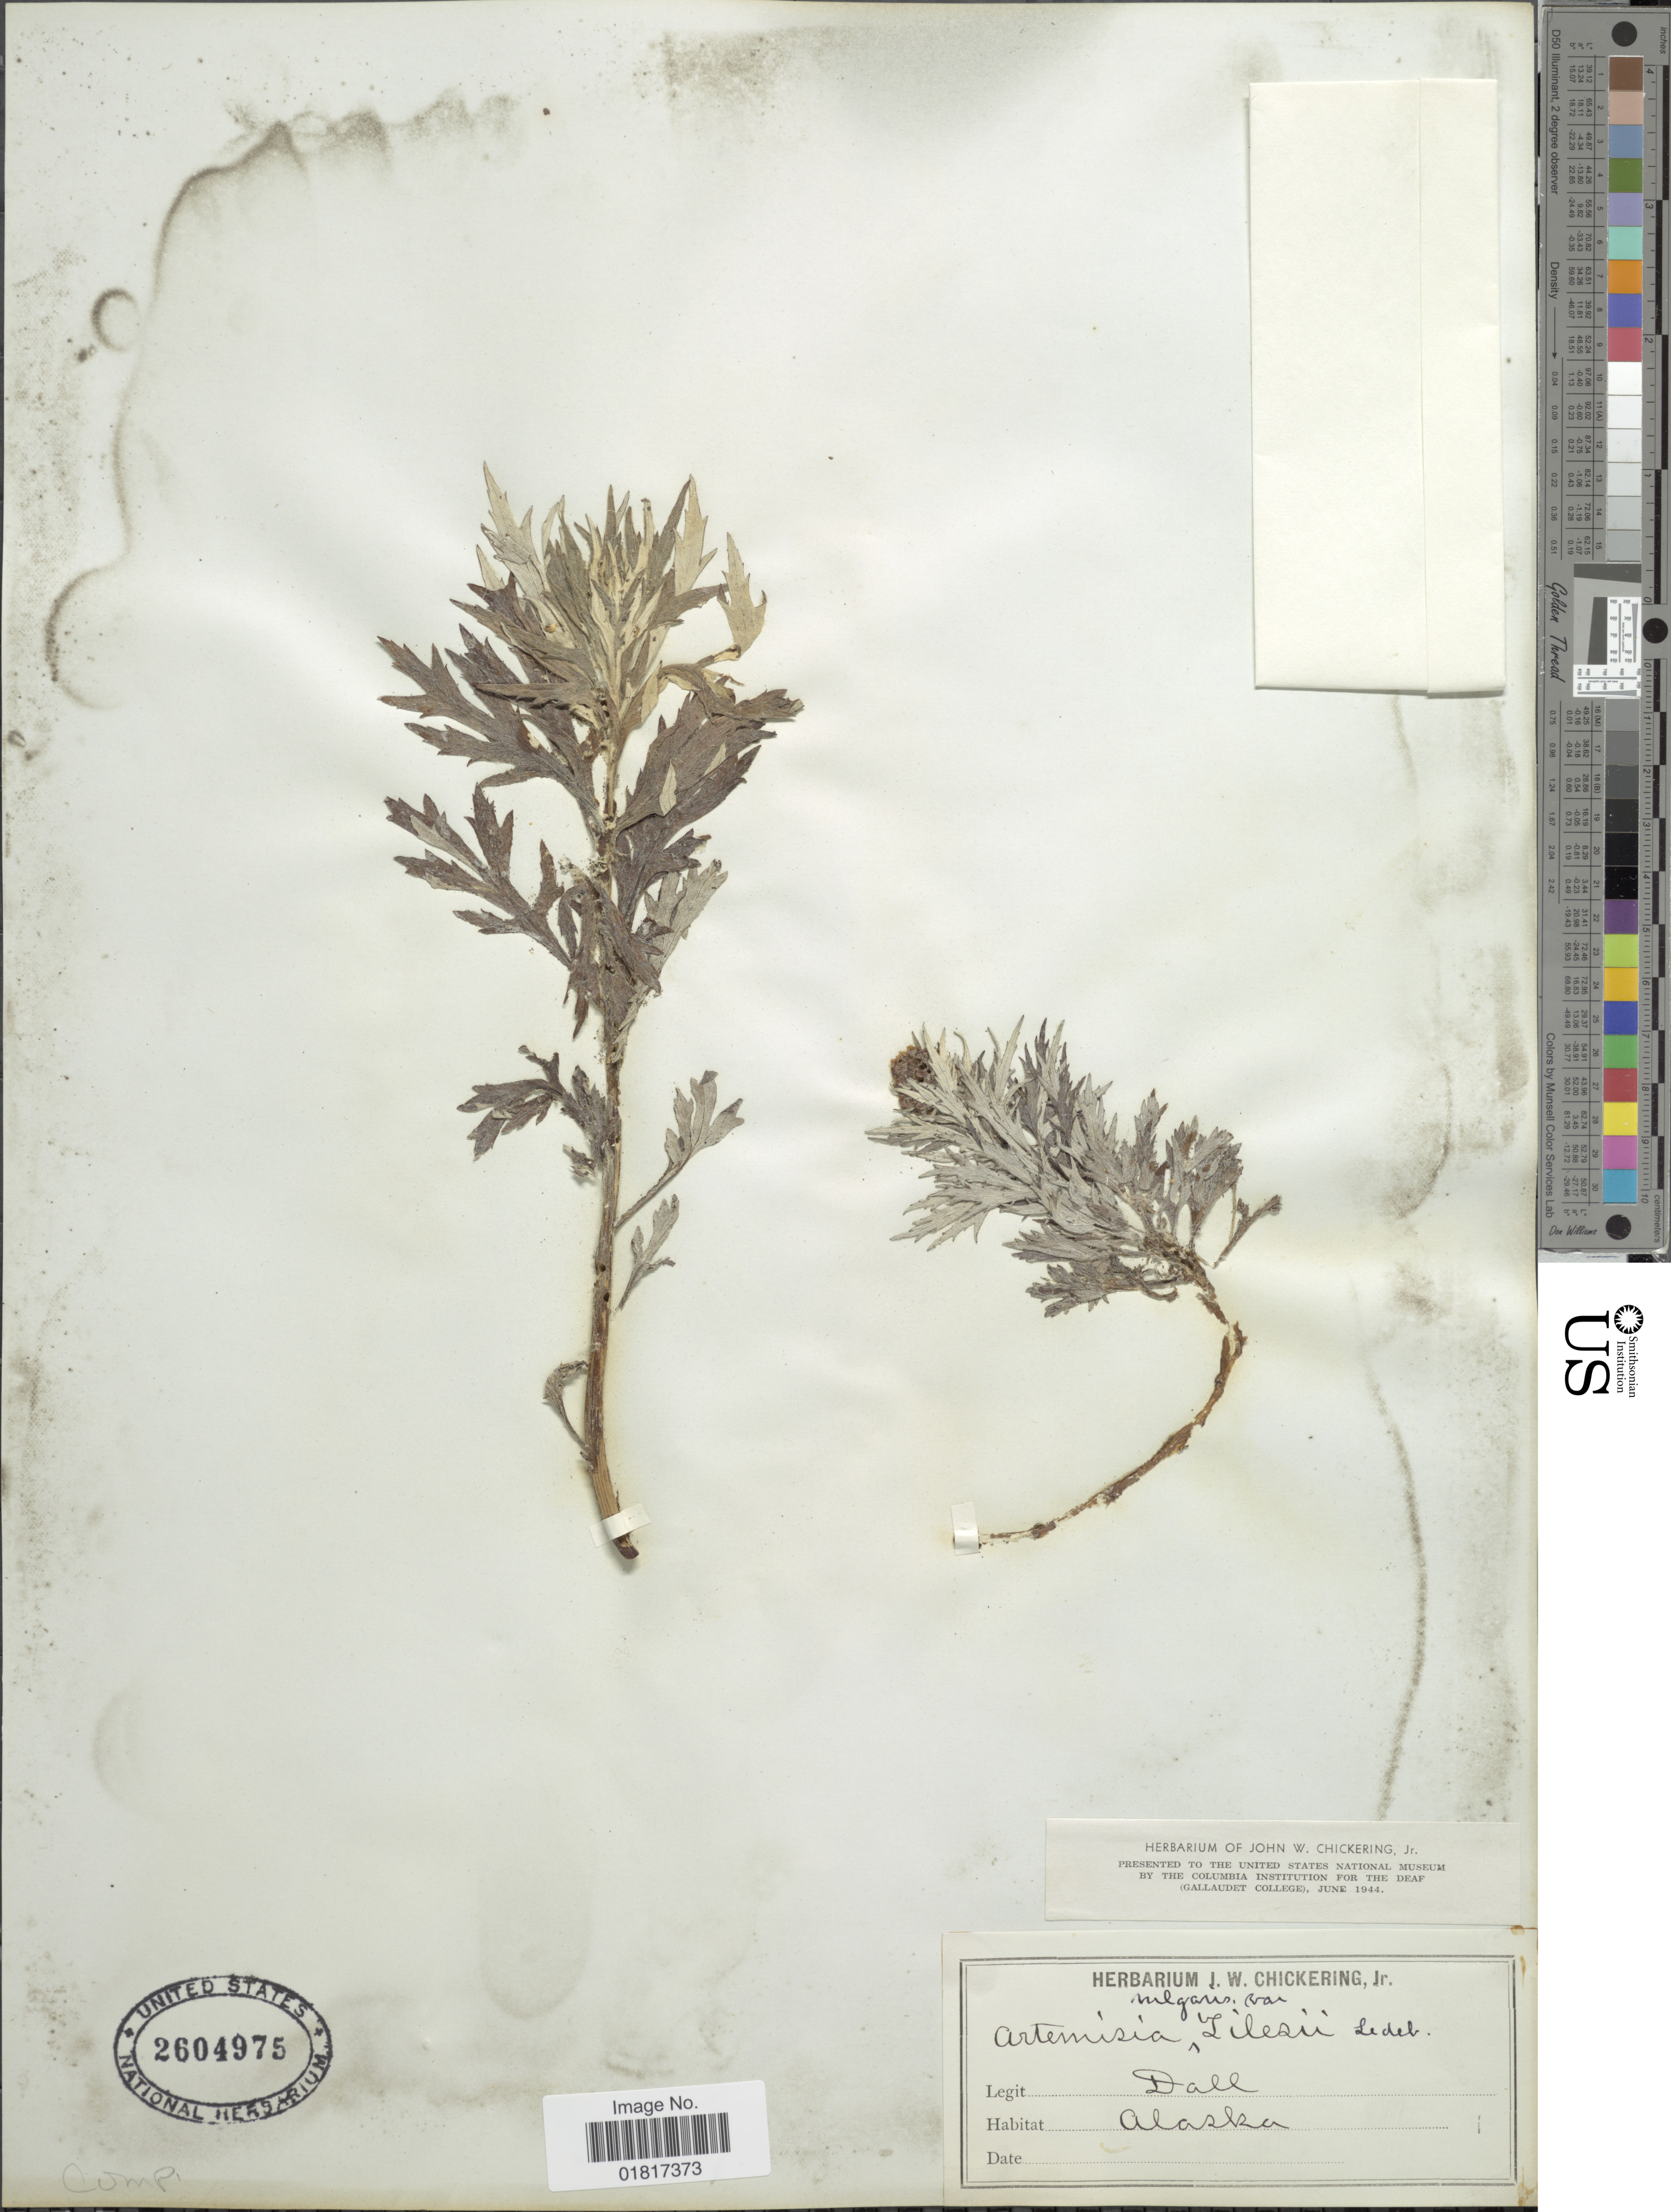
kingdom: Plantae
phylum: Tracheophyta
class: Magnoliopsida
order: Asterales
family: Asteraceae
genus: Artemisia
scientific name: Artemisia vulgaris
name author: L.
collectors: -. Dall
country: United States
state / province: Alaska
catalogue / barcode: US 2604975